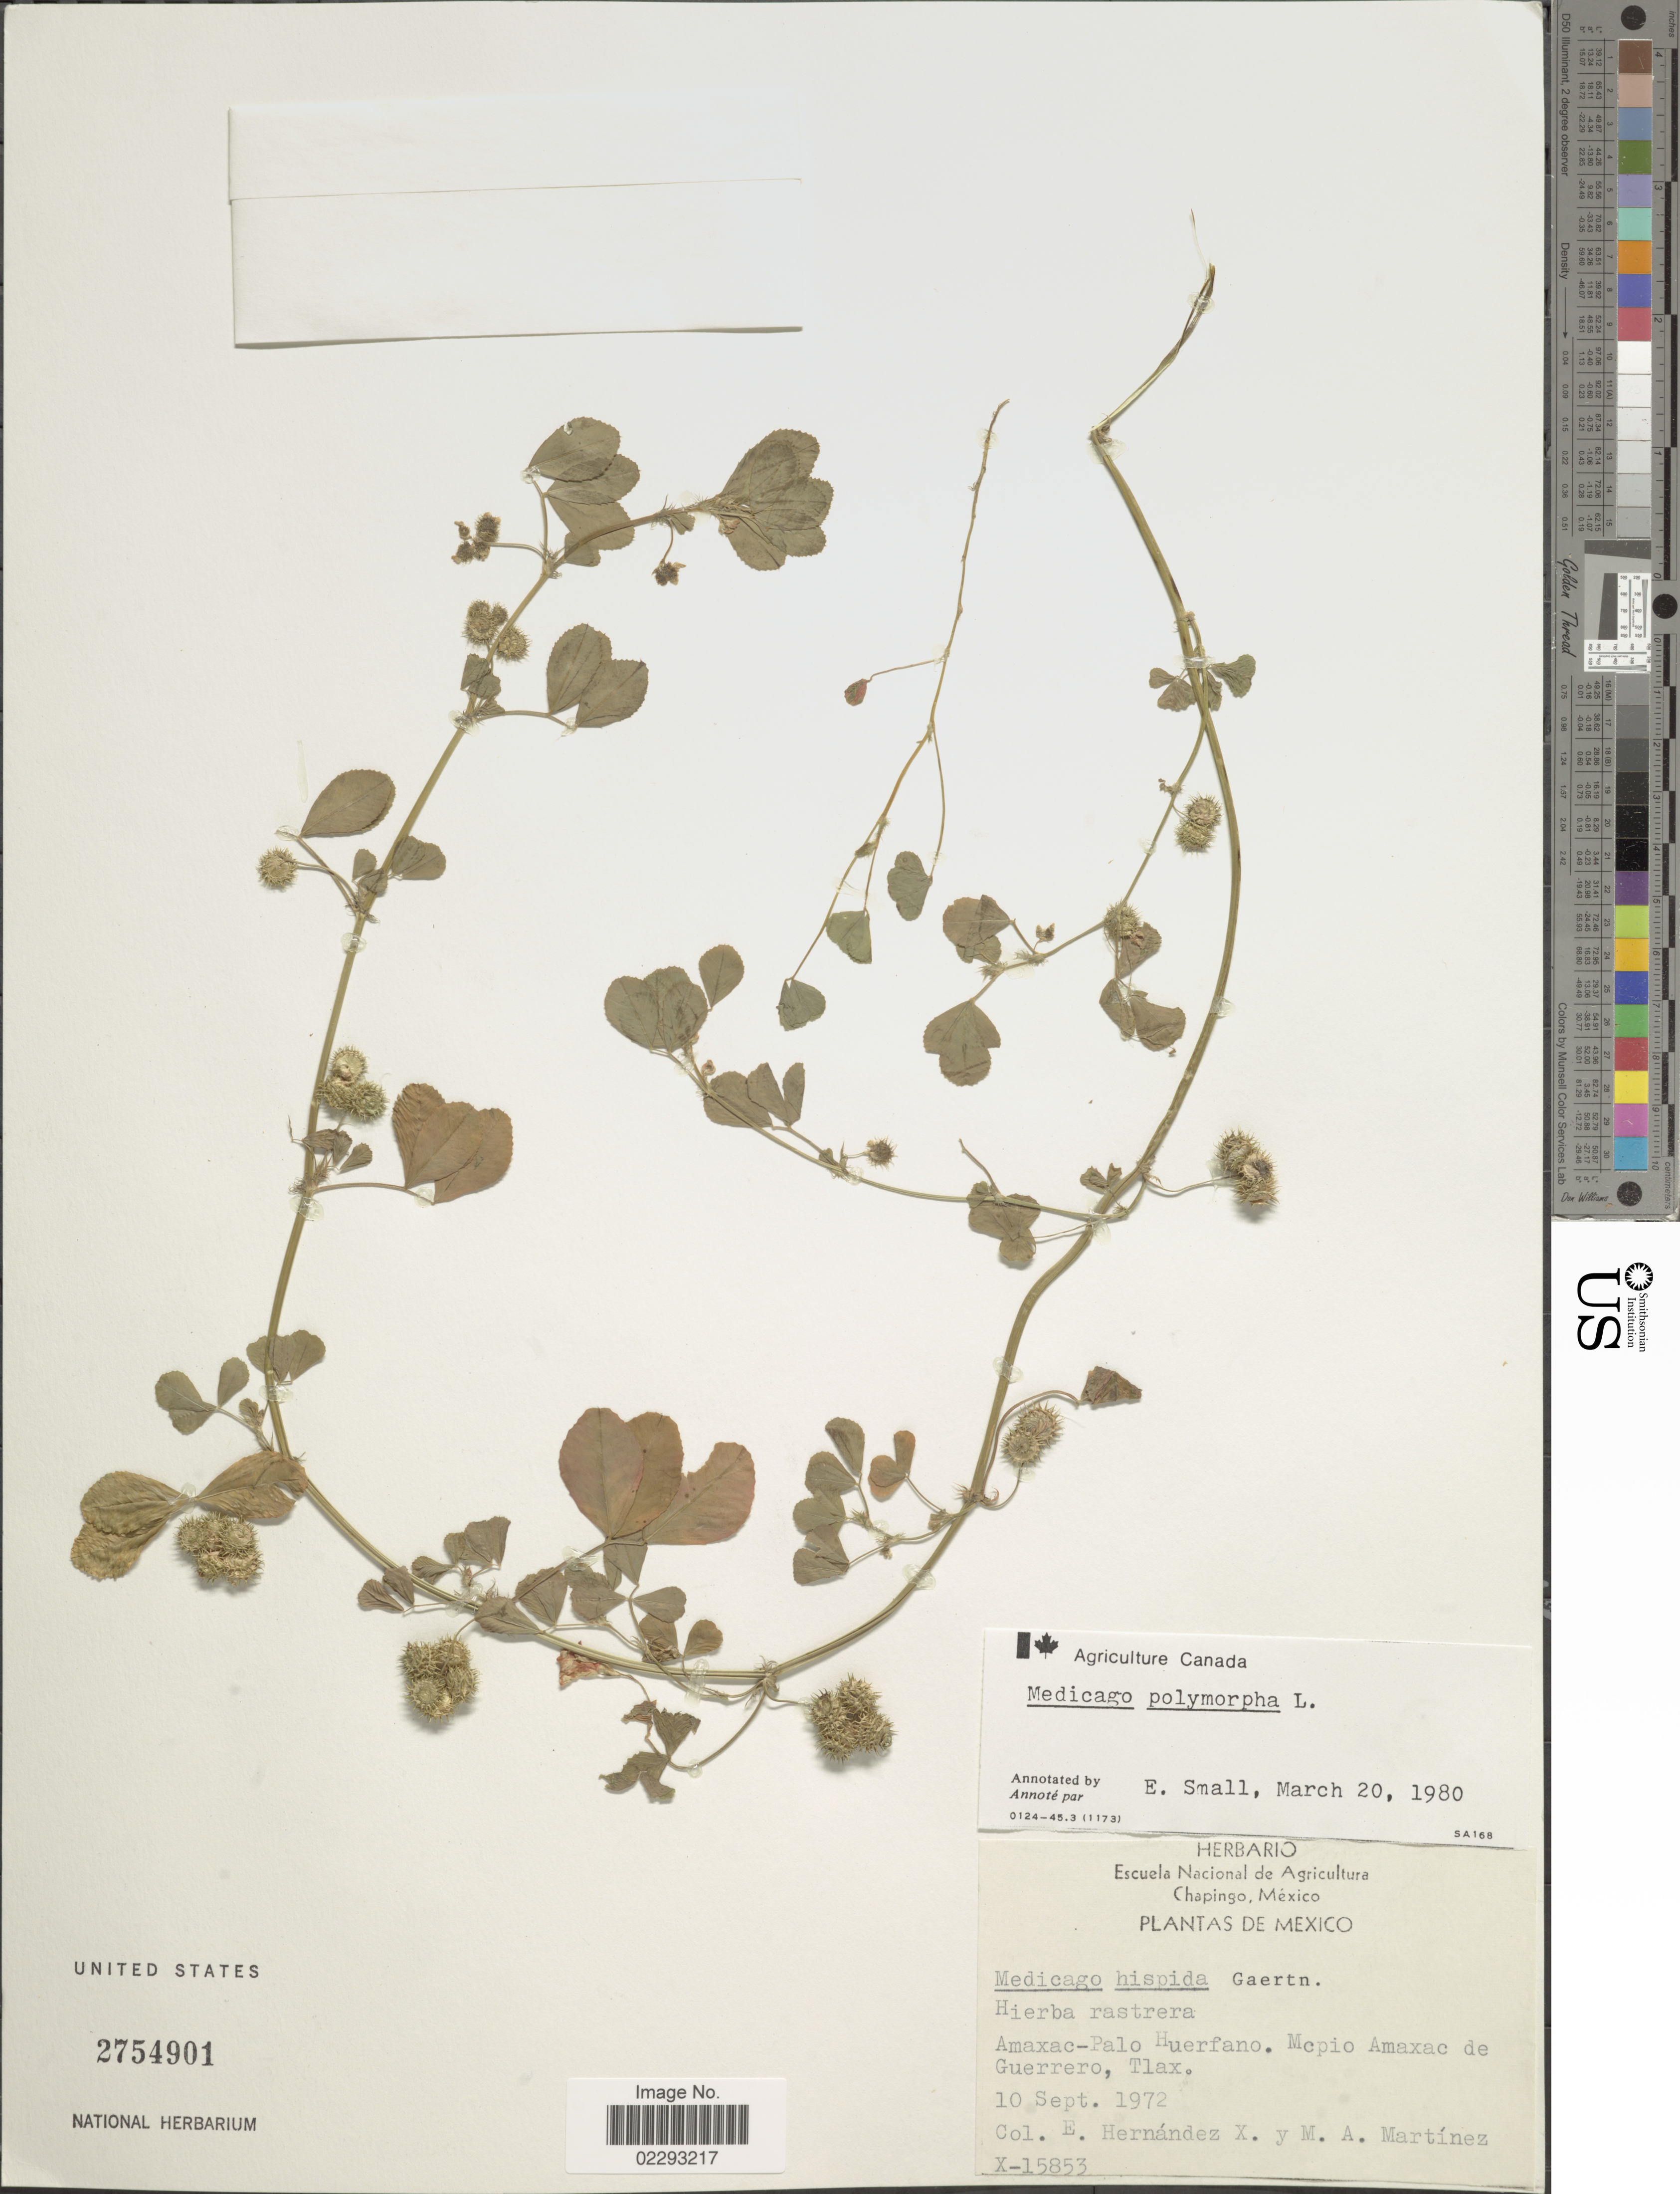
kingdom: Plantae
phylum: Tracheophyta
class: Magnoliopsida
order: Fabales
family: Fabaceae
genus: Medicago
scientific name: Medicago polymorpha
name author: L.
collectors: E. Hernandez X. & M. Martínez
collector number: X-15853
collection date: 1972-09-10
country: Mexico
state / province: Tlaxcala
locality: AmaxPalo Huerfano, Mcpio Amaxac de Guerrero, Tlax.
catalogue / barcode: US 2754901